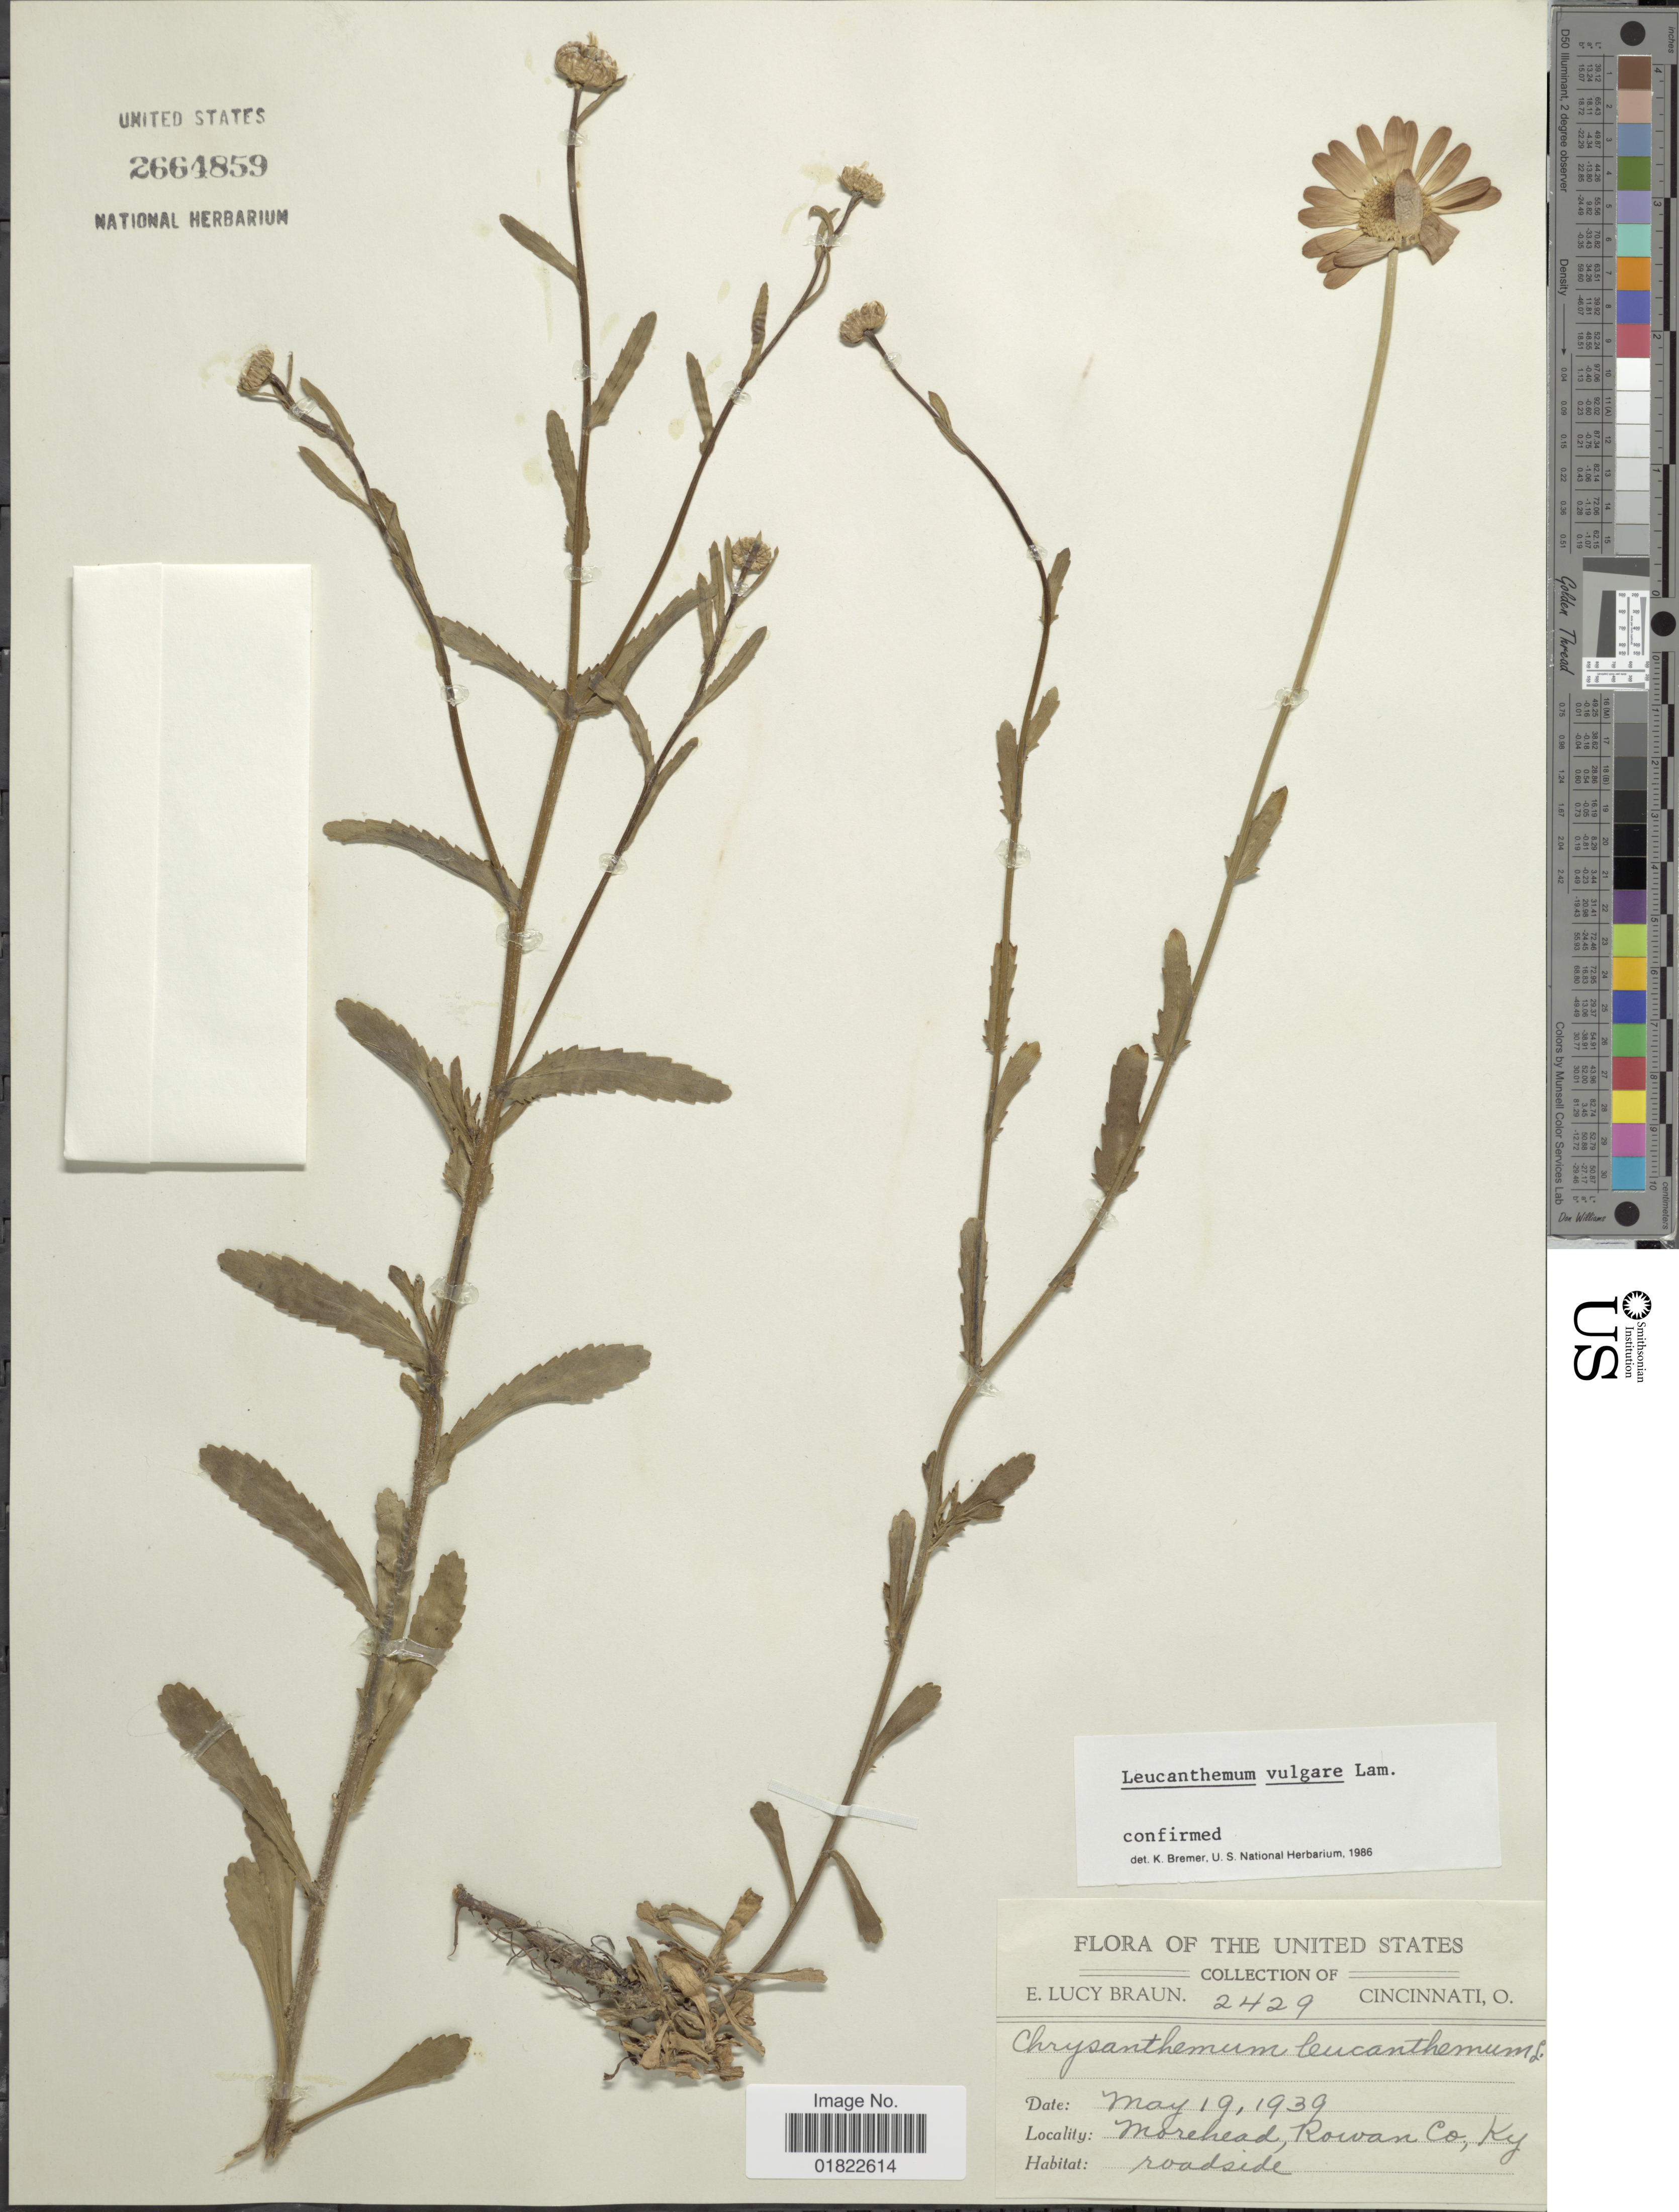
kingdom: Plantae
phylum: Tracheophyta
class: Magnoliopsida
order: Asterales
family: Asteraceae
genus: Leucanthemum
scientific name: Leucanthemum vulgare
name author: Lam.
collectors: E. L. Braun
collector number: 2429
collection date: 1939-05-19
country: United States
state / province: Kentucky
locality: Morehead, Rowan Co, Ky.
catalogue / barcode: US 2664859